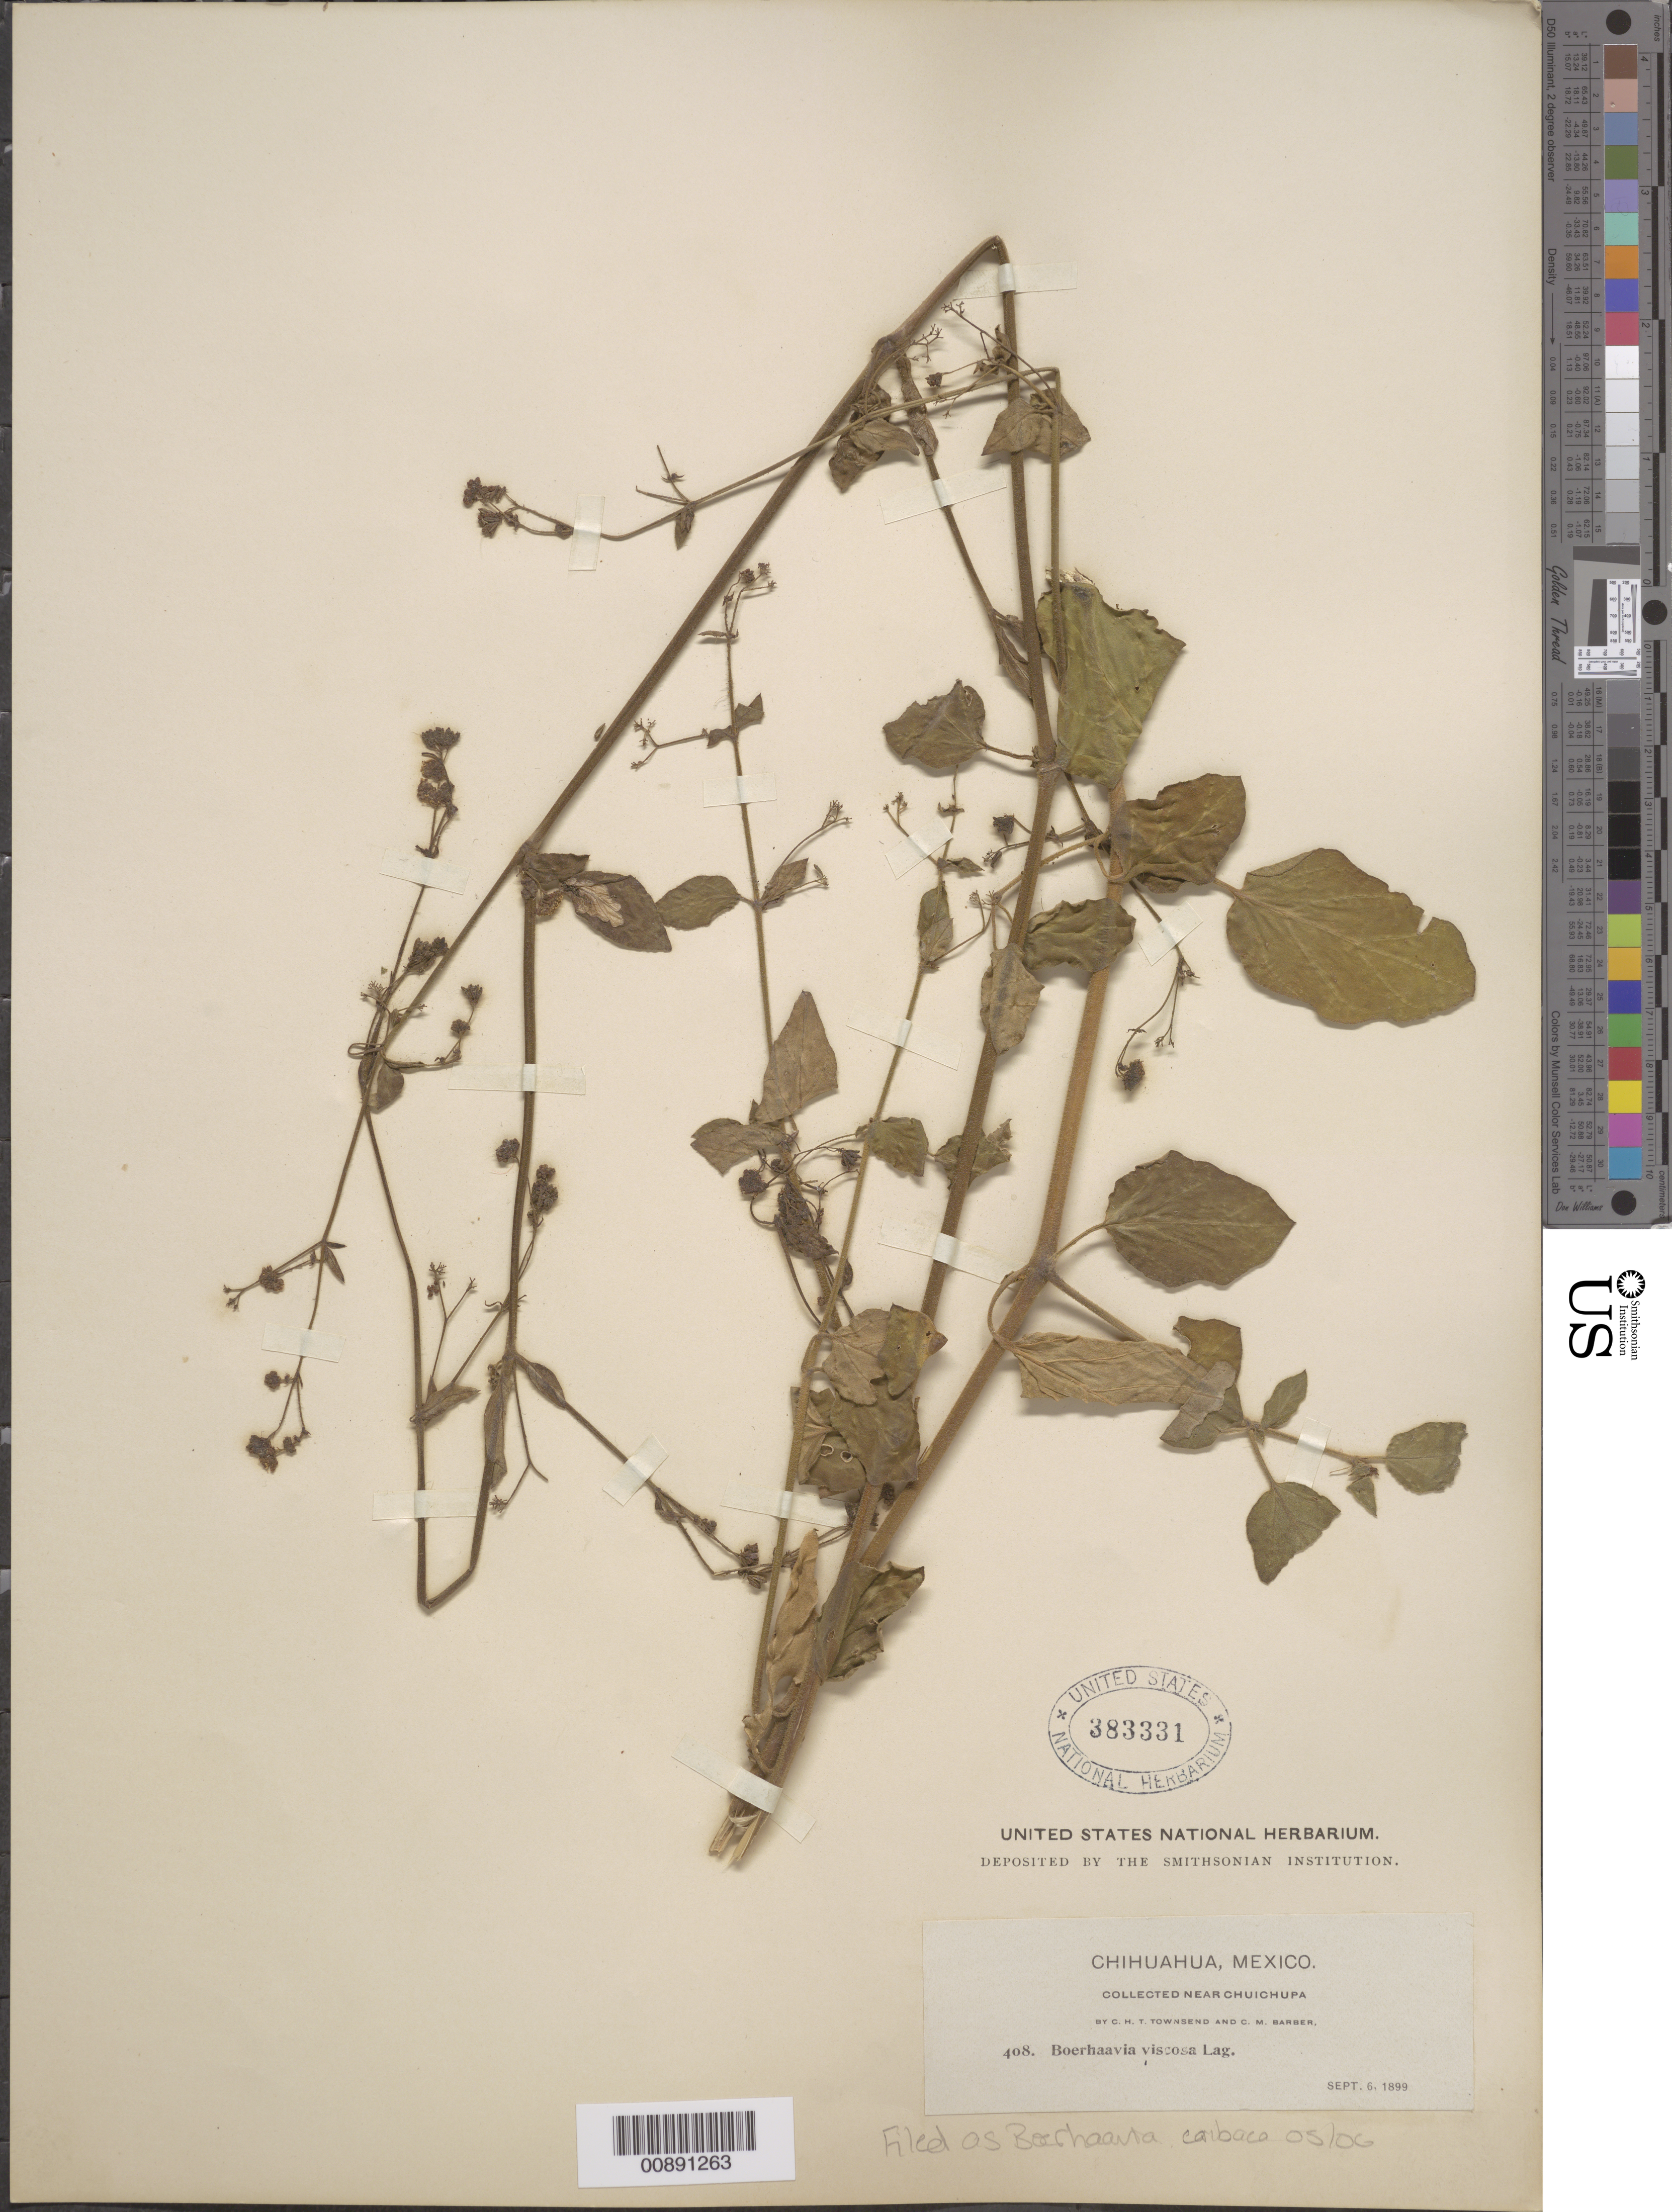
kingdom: Plantae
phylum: Tracheophyta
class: Magnoliopsida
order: Caryophyllales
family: Nyctaginaceae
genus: Boerhavia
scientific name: Boerhavia caribaea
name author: Jacq.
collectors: C. H. T. Townsend & C. Barber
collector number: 408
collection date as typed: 06 Sep 1899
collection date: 1899-09-06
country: Mexico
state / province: Chihuahua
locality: Near Chuichupa, Chihuahua.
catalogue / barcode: US 383331